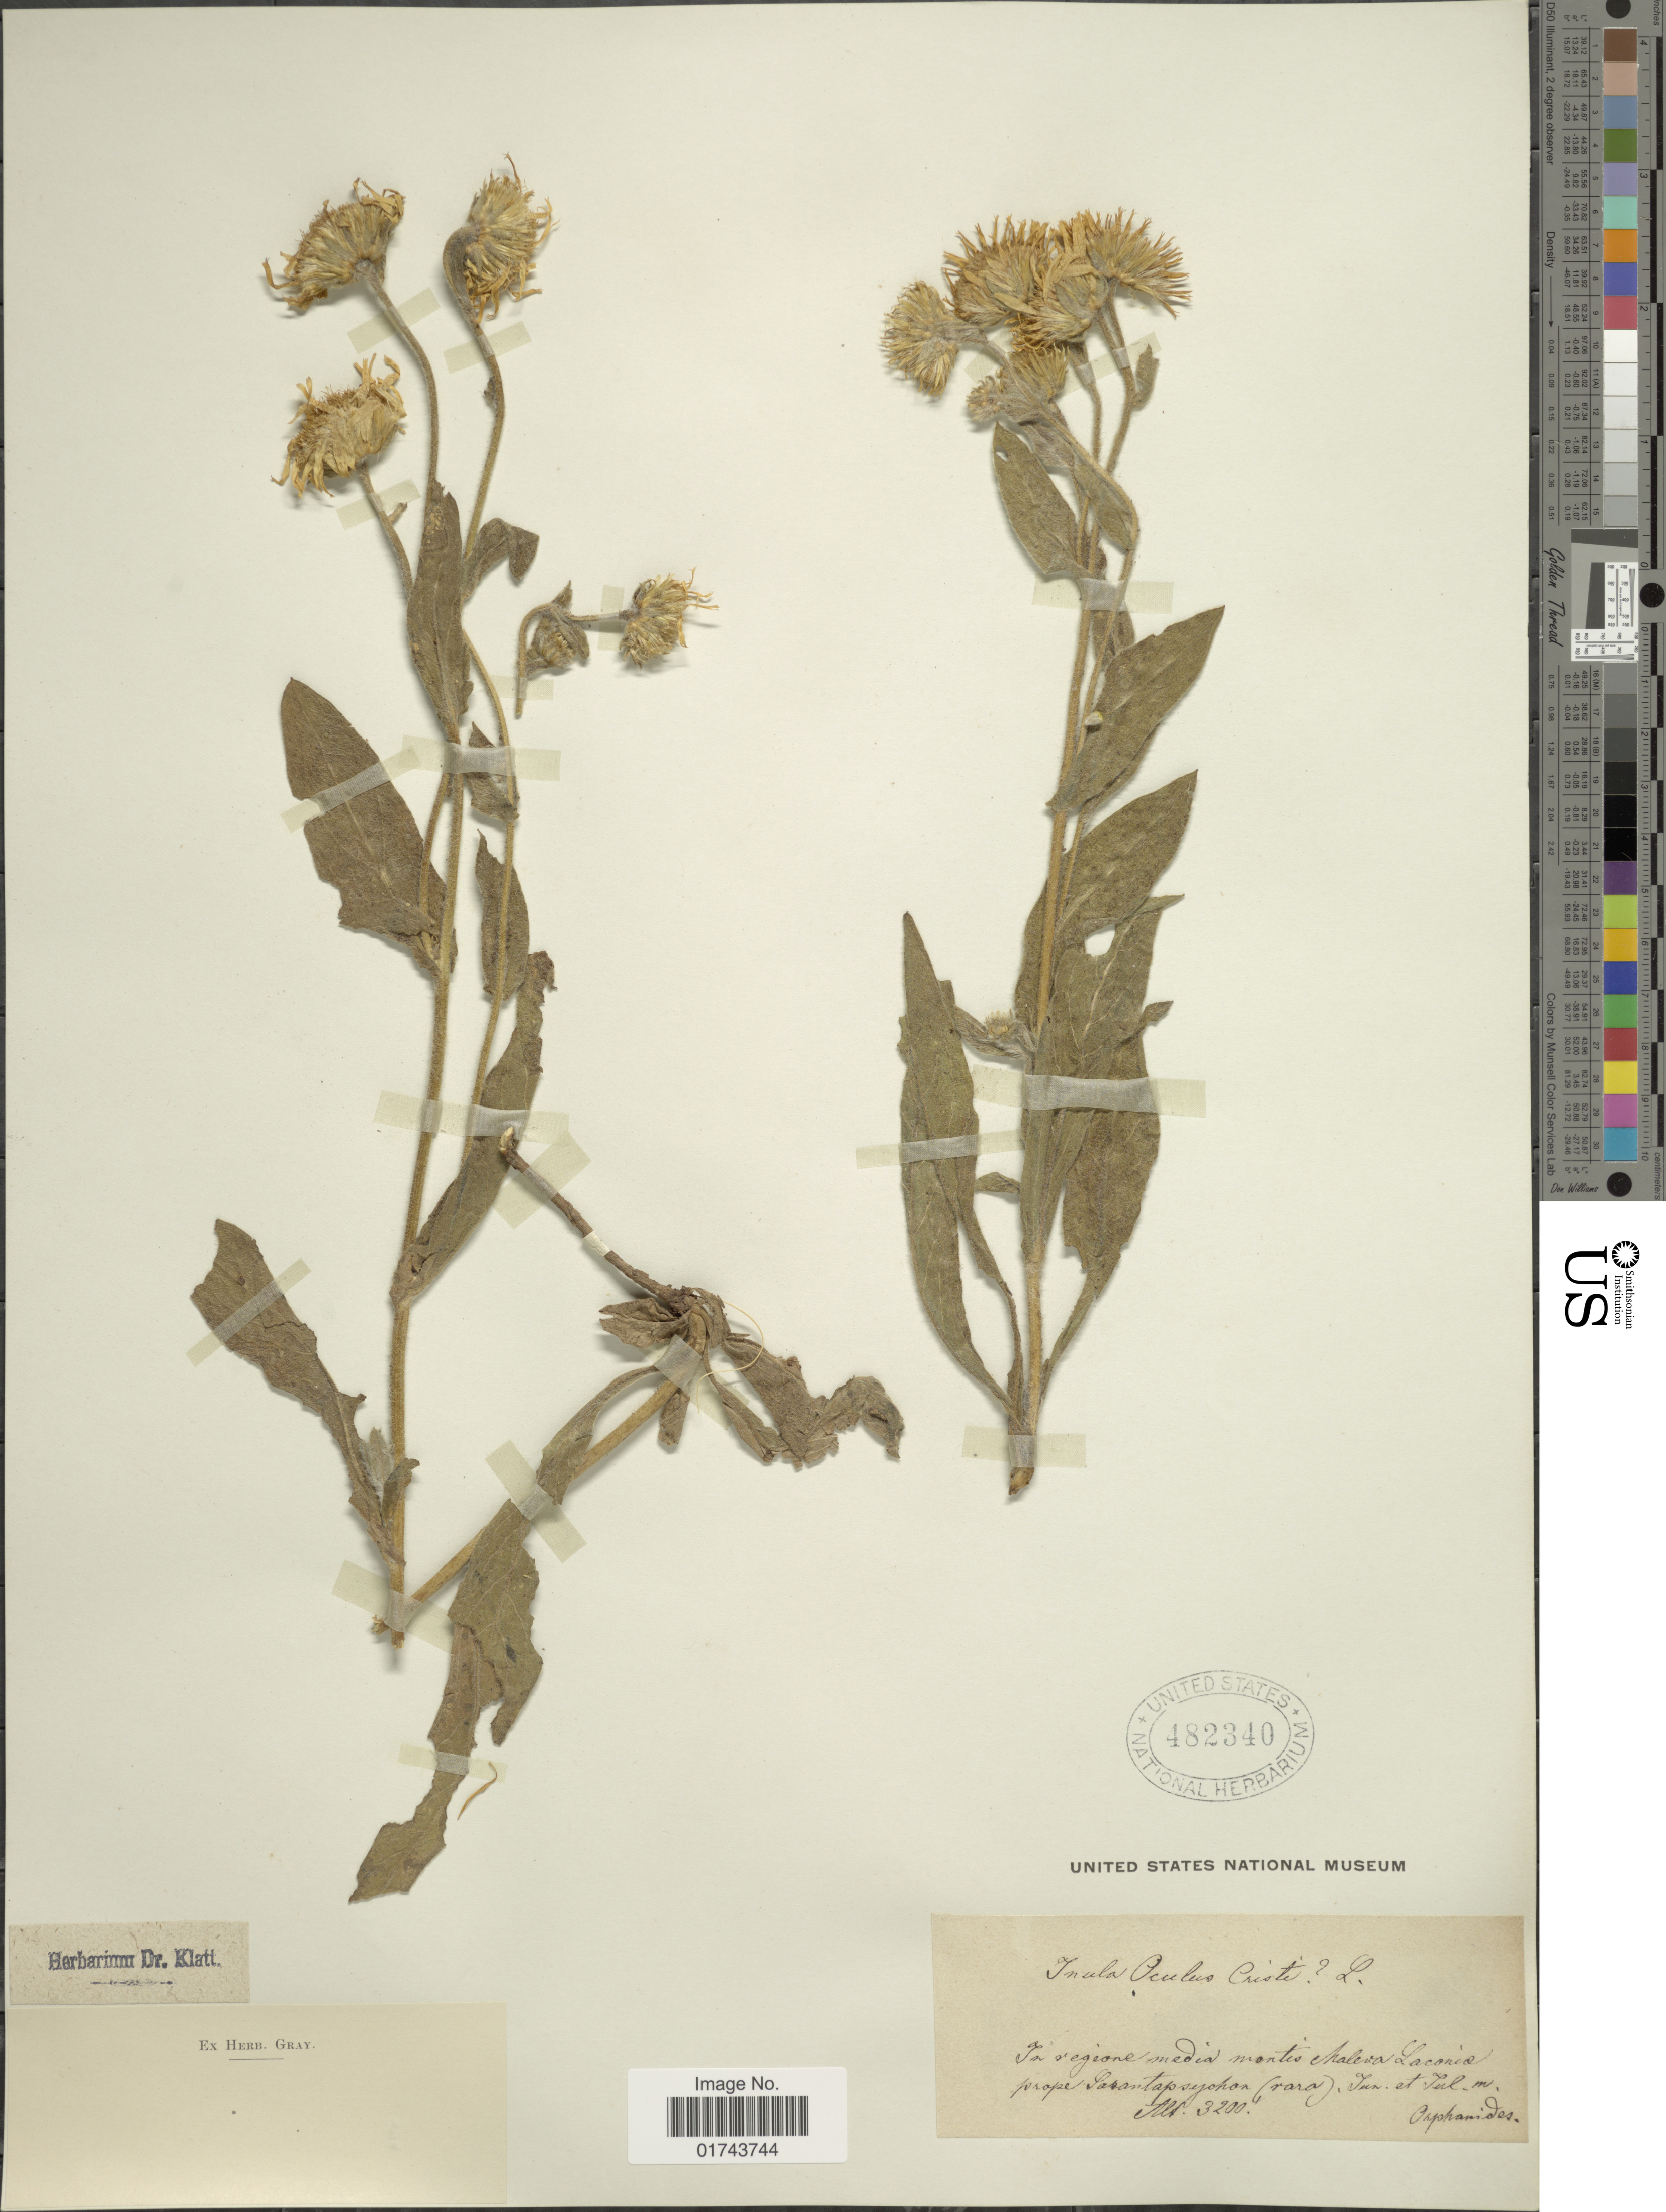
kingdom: Plantae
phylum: Tracheophyta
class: Magnoliopsida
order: Asterales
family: Asteraceae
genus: Inula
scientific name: Inula oculus-christi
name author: L.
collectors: T. G. Orphanides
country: Greece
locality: In regione media montes Maleva Laconia prope Sarantapsychon (rara).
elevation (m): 975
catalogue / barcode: US 482340